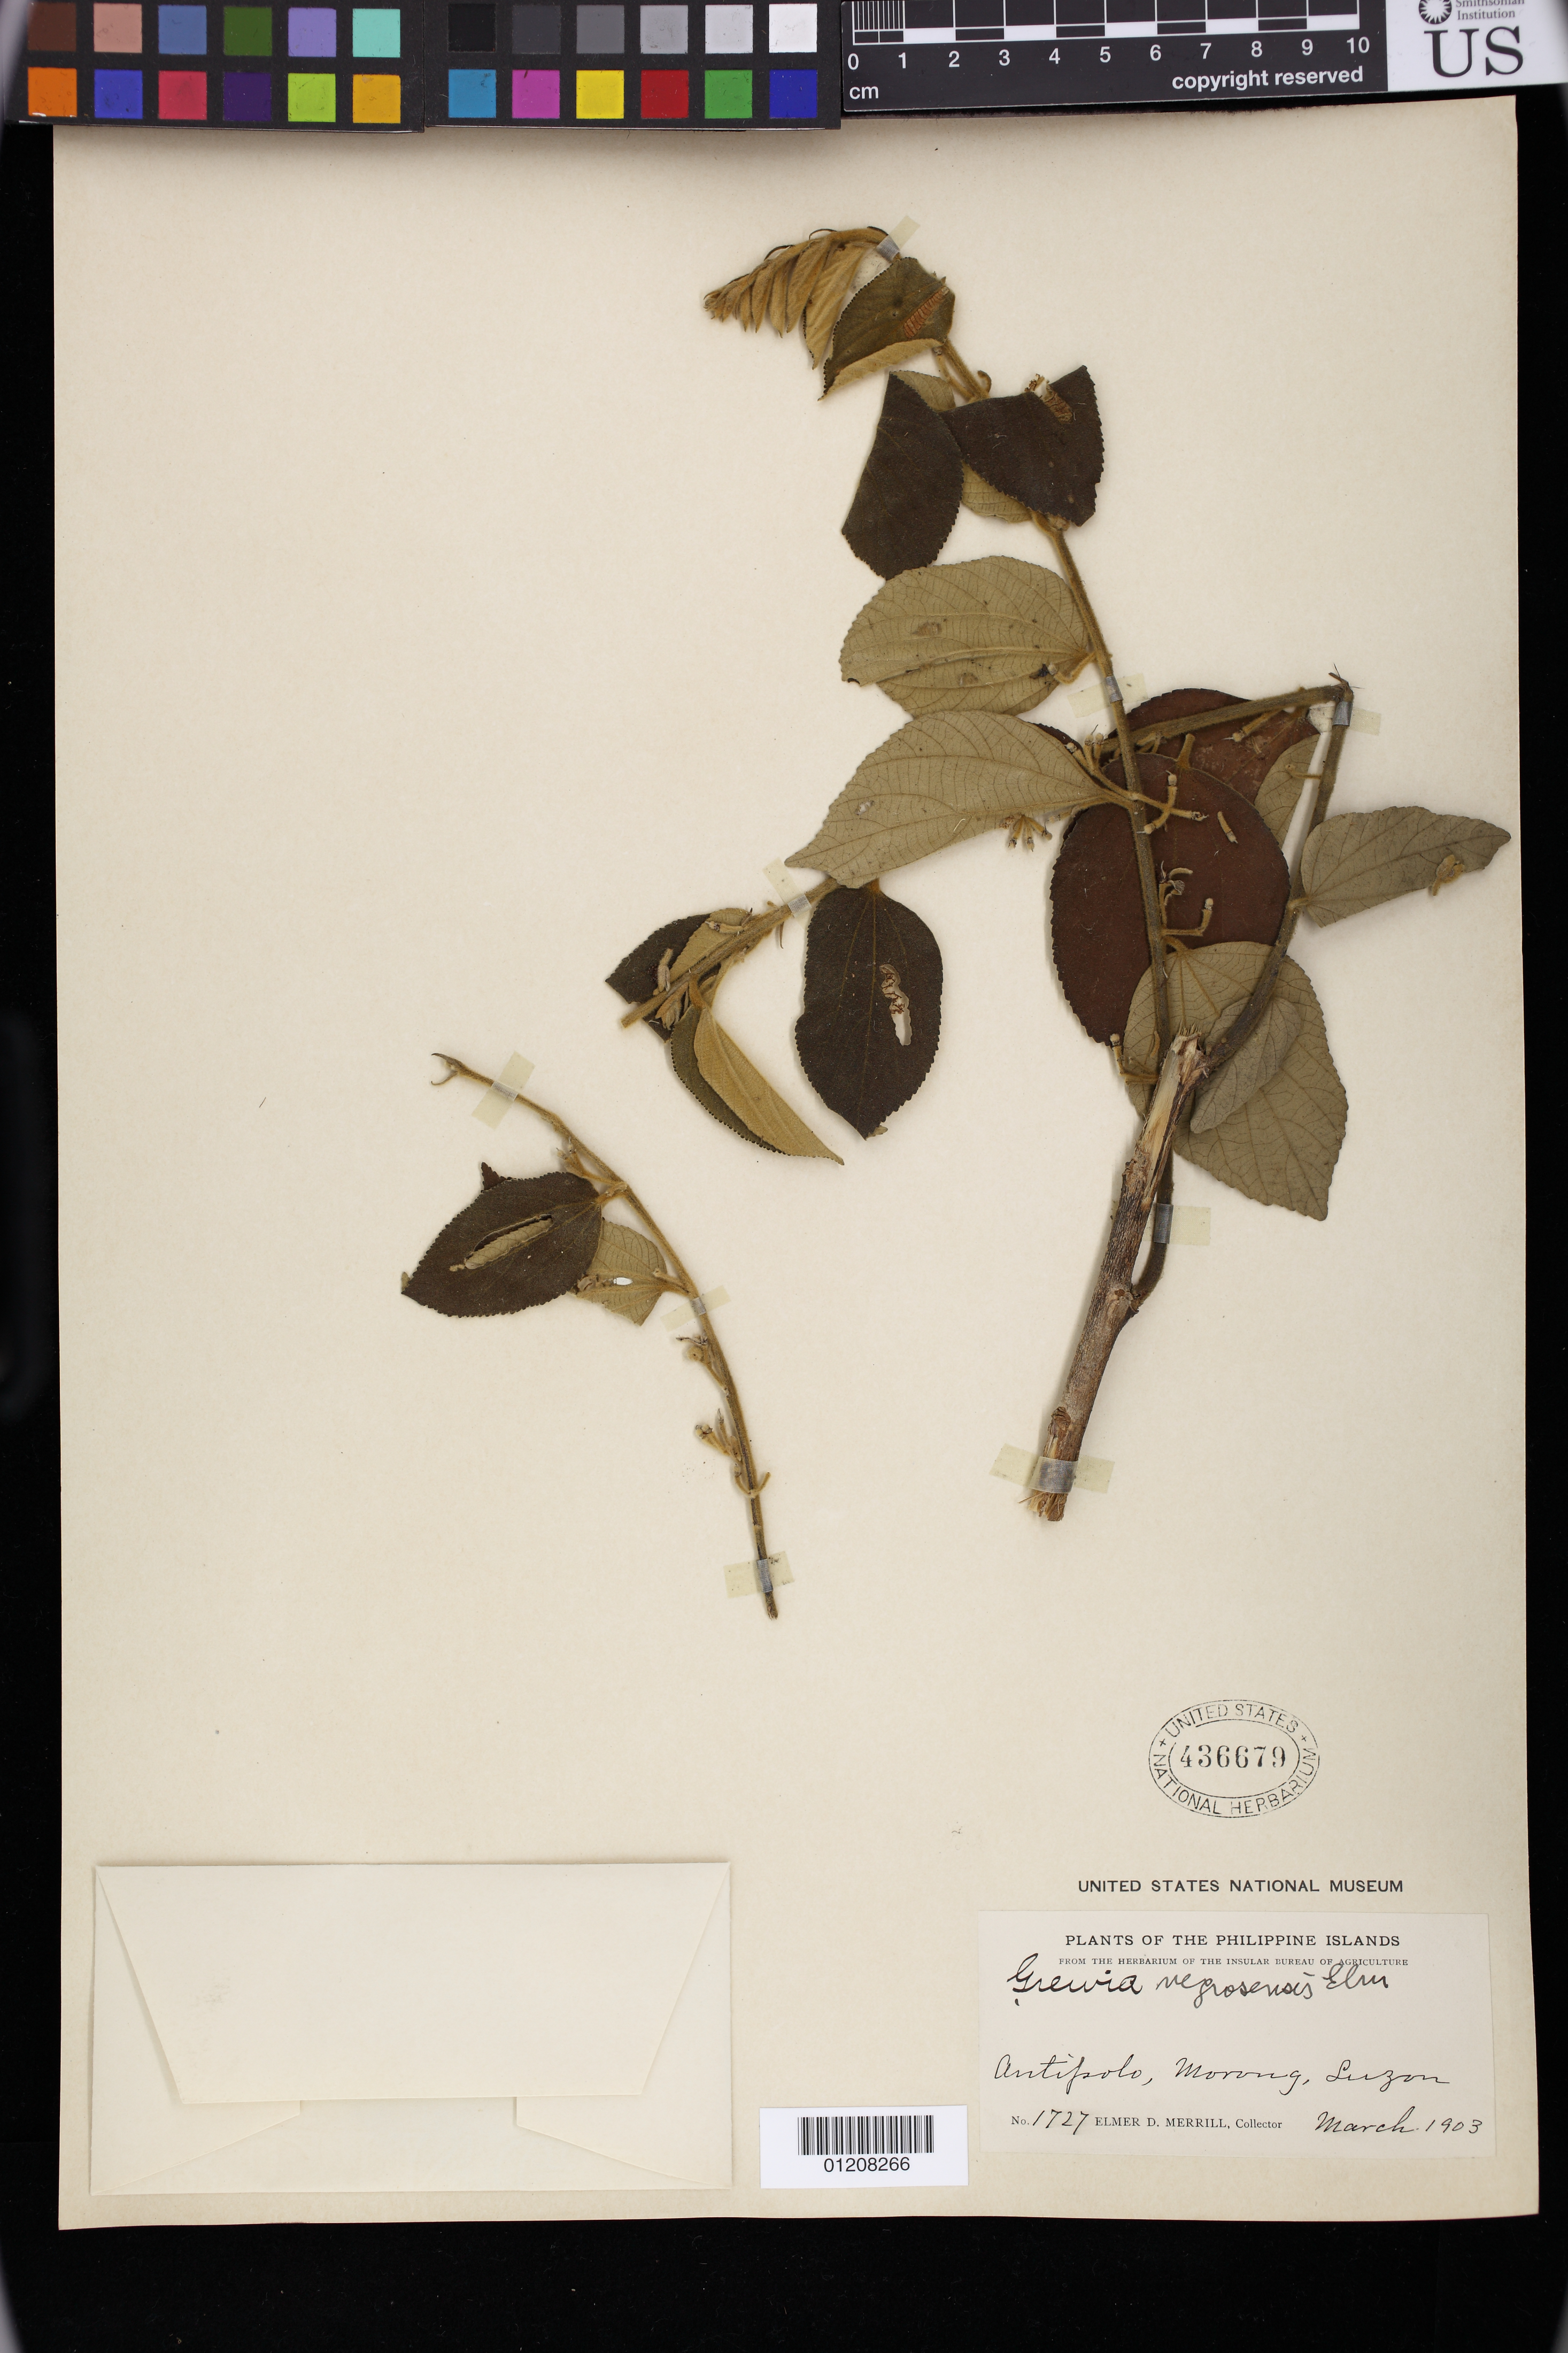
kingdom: Plantae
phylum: Tracheophyta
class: Magnoliopsida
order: Malvales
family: Malvaceae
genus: Grewia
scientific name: Grewia eriocarpa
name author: Juss.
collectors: E. D. Merrill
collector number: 1727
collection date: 1903-03-01/1903-03-31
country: Philippines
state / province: Calabarzon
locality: Antipolo. Island of Luzon. Morong.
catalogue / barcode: US 436679